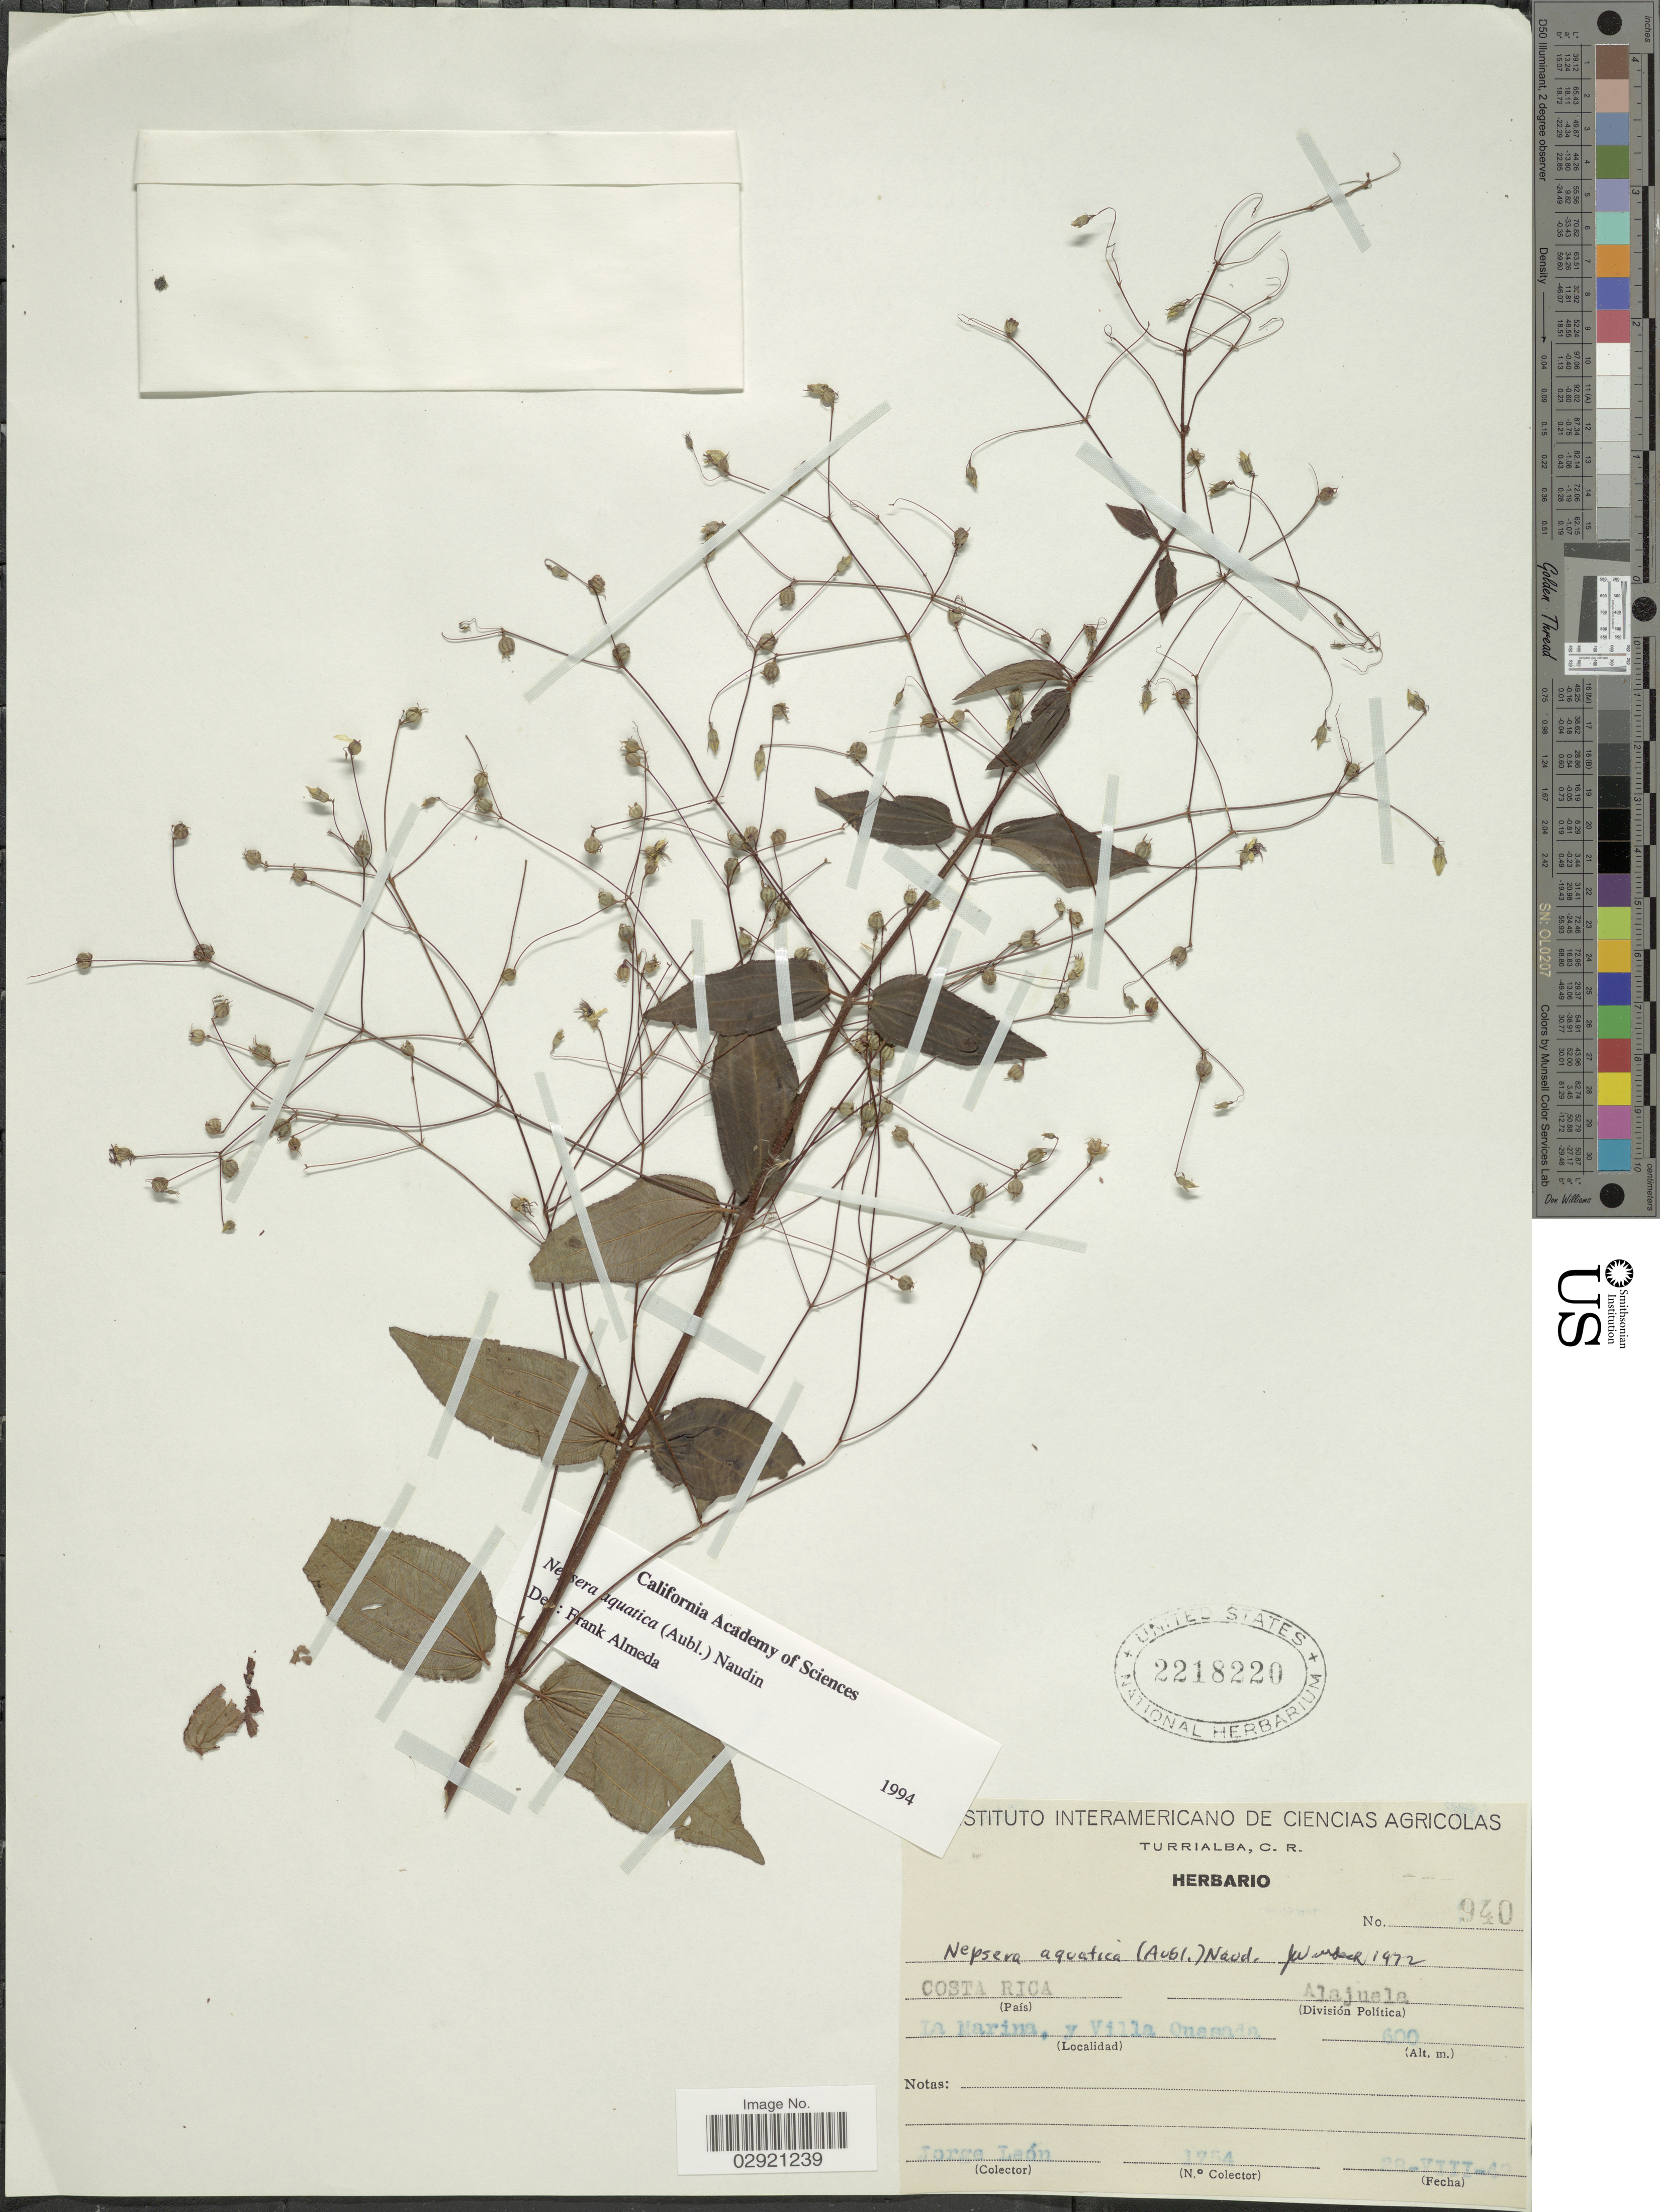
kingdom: Plantae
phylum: Tracheophyta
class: Magnoliopsida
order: Myrtales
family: Melastomataceae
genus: Nepsera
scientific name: Nepsera aquatica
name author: (Aubl.) Naudin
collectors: J. León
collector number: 1754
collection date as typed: Transcribed d/m/y: 28/8/40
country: Costa Rica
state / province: Alajuela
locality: La Marina, y Villa Onesada.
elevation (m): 600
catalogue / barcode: US 2218220